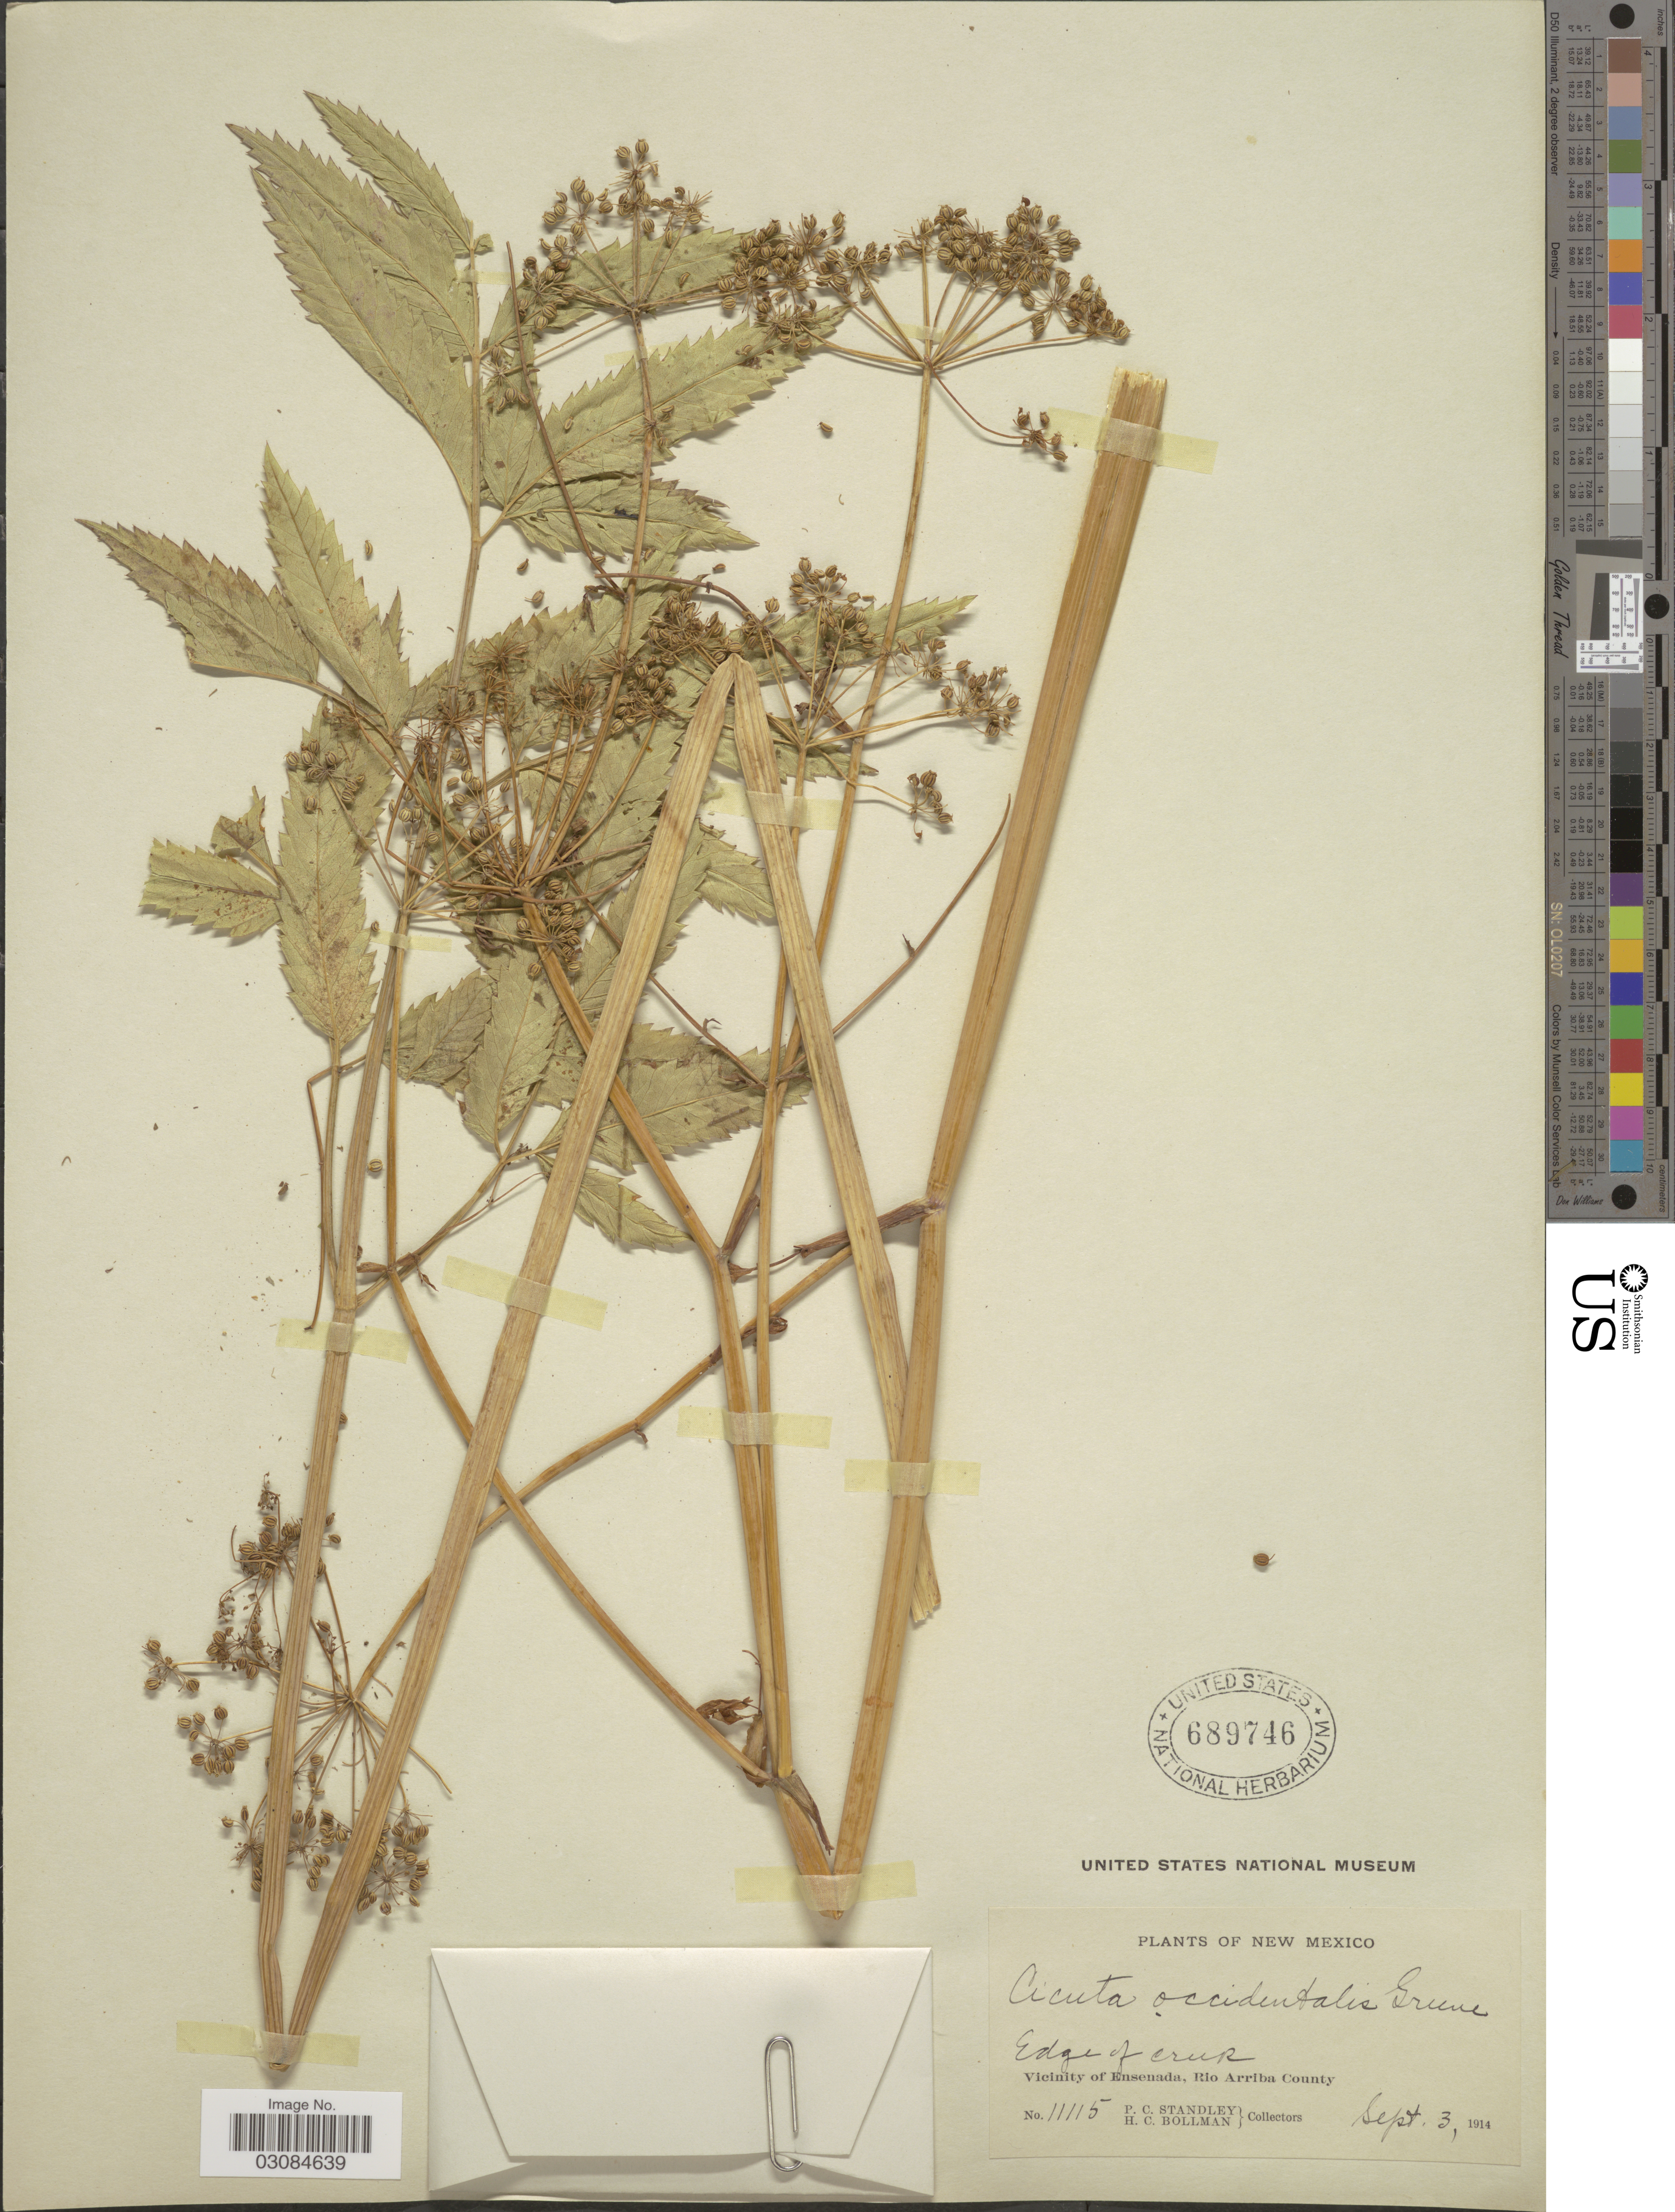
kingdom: Plantae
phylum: Tracheophyta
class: Magnoliopsida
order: Apiales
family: Apiaceae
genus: Cicuta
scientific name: Cicuta occidentalis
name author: Greene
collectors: P. C. Standley & H. C. Bollman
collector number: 11115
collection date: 1914-09-03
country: United States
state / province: New Mexico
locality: Edge of creek. Vicinity of Ensenada, Rio Arriba County.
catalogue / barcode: US 689746